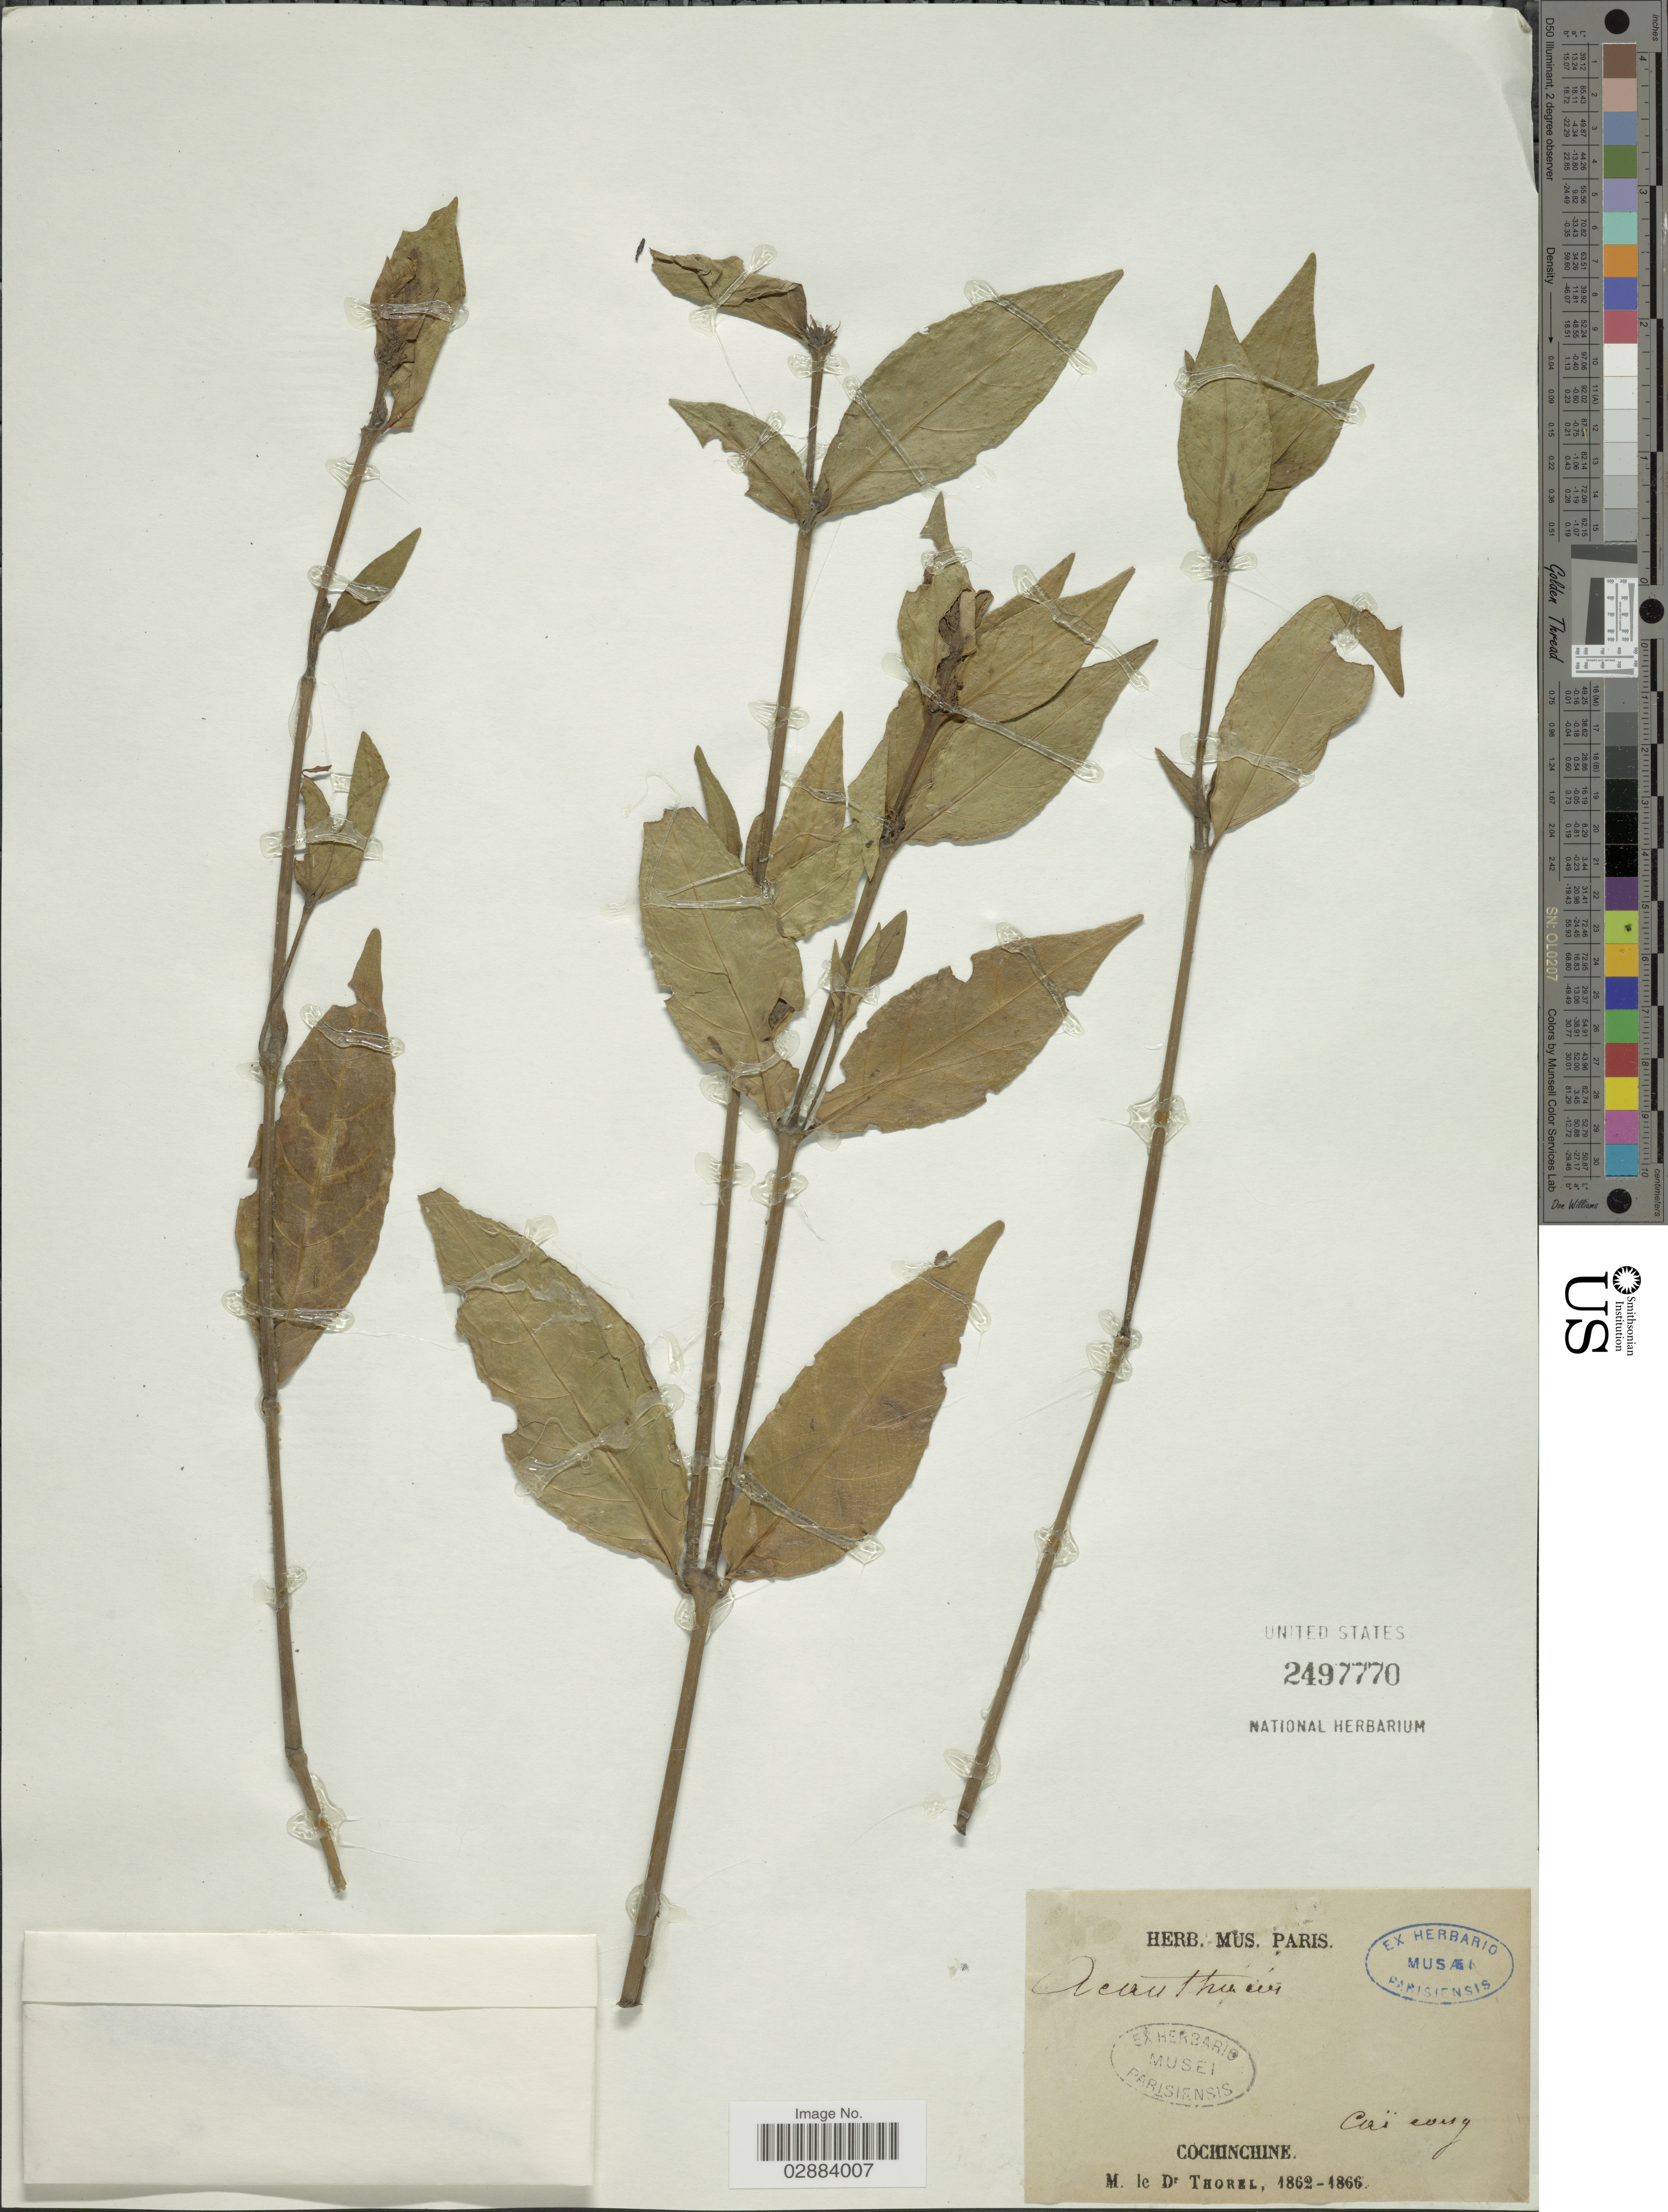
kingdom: Plantae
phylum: Tracheophyta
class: Magnoliopsida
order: Lamiales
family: Acanthaceae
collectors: M. de Thorel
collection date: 1862/1866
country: Vietnam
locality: Cochinchine. Caï Eong. [interpreted]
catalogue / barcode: US 2497770